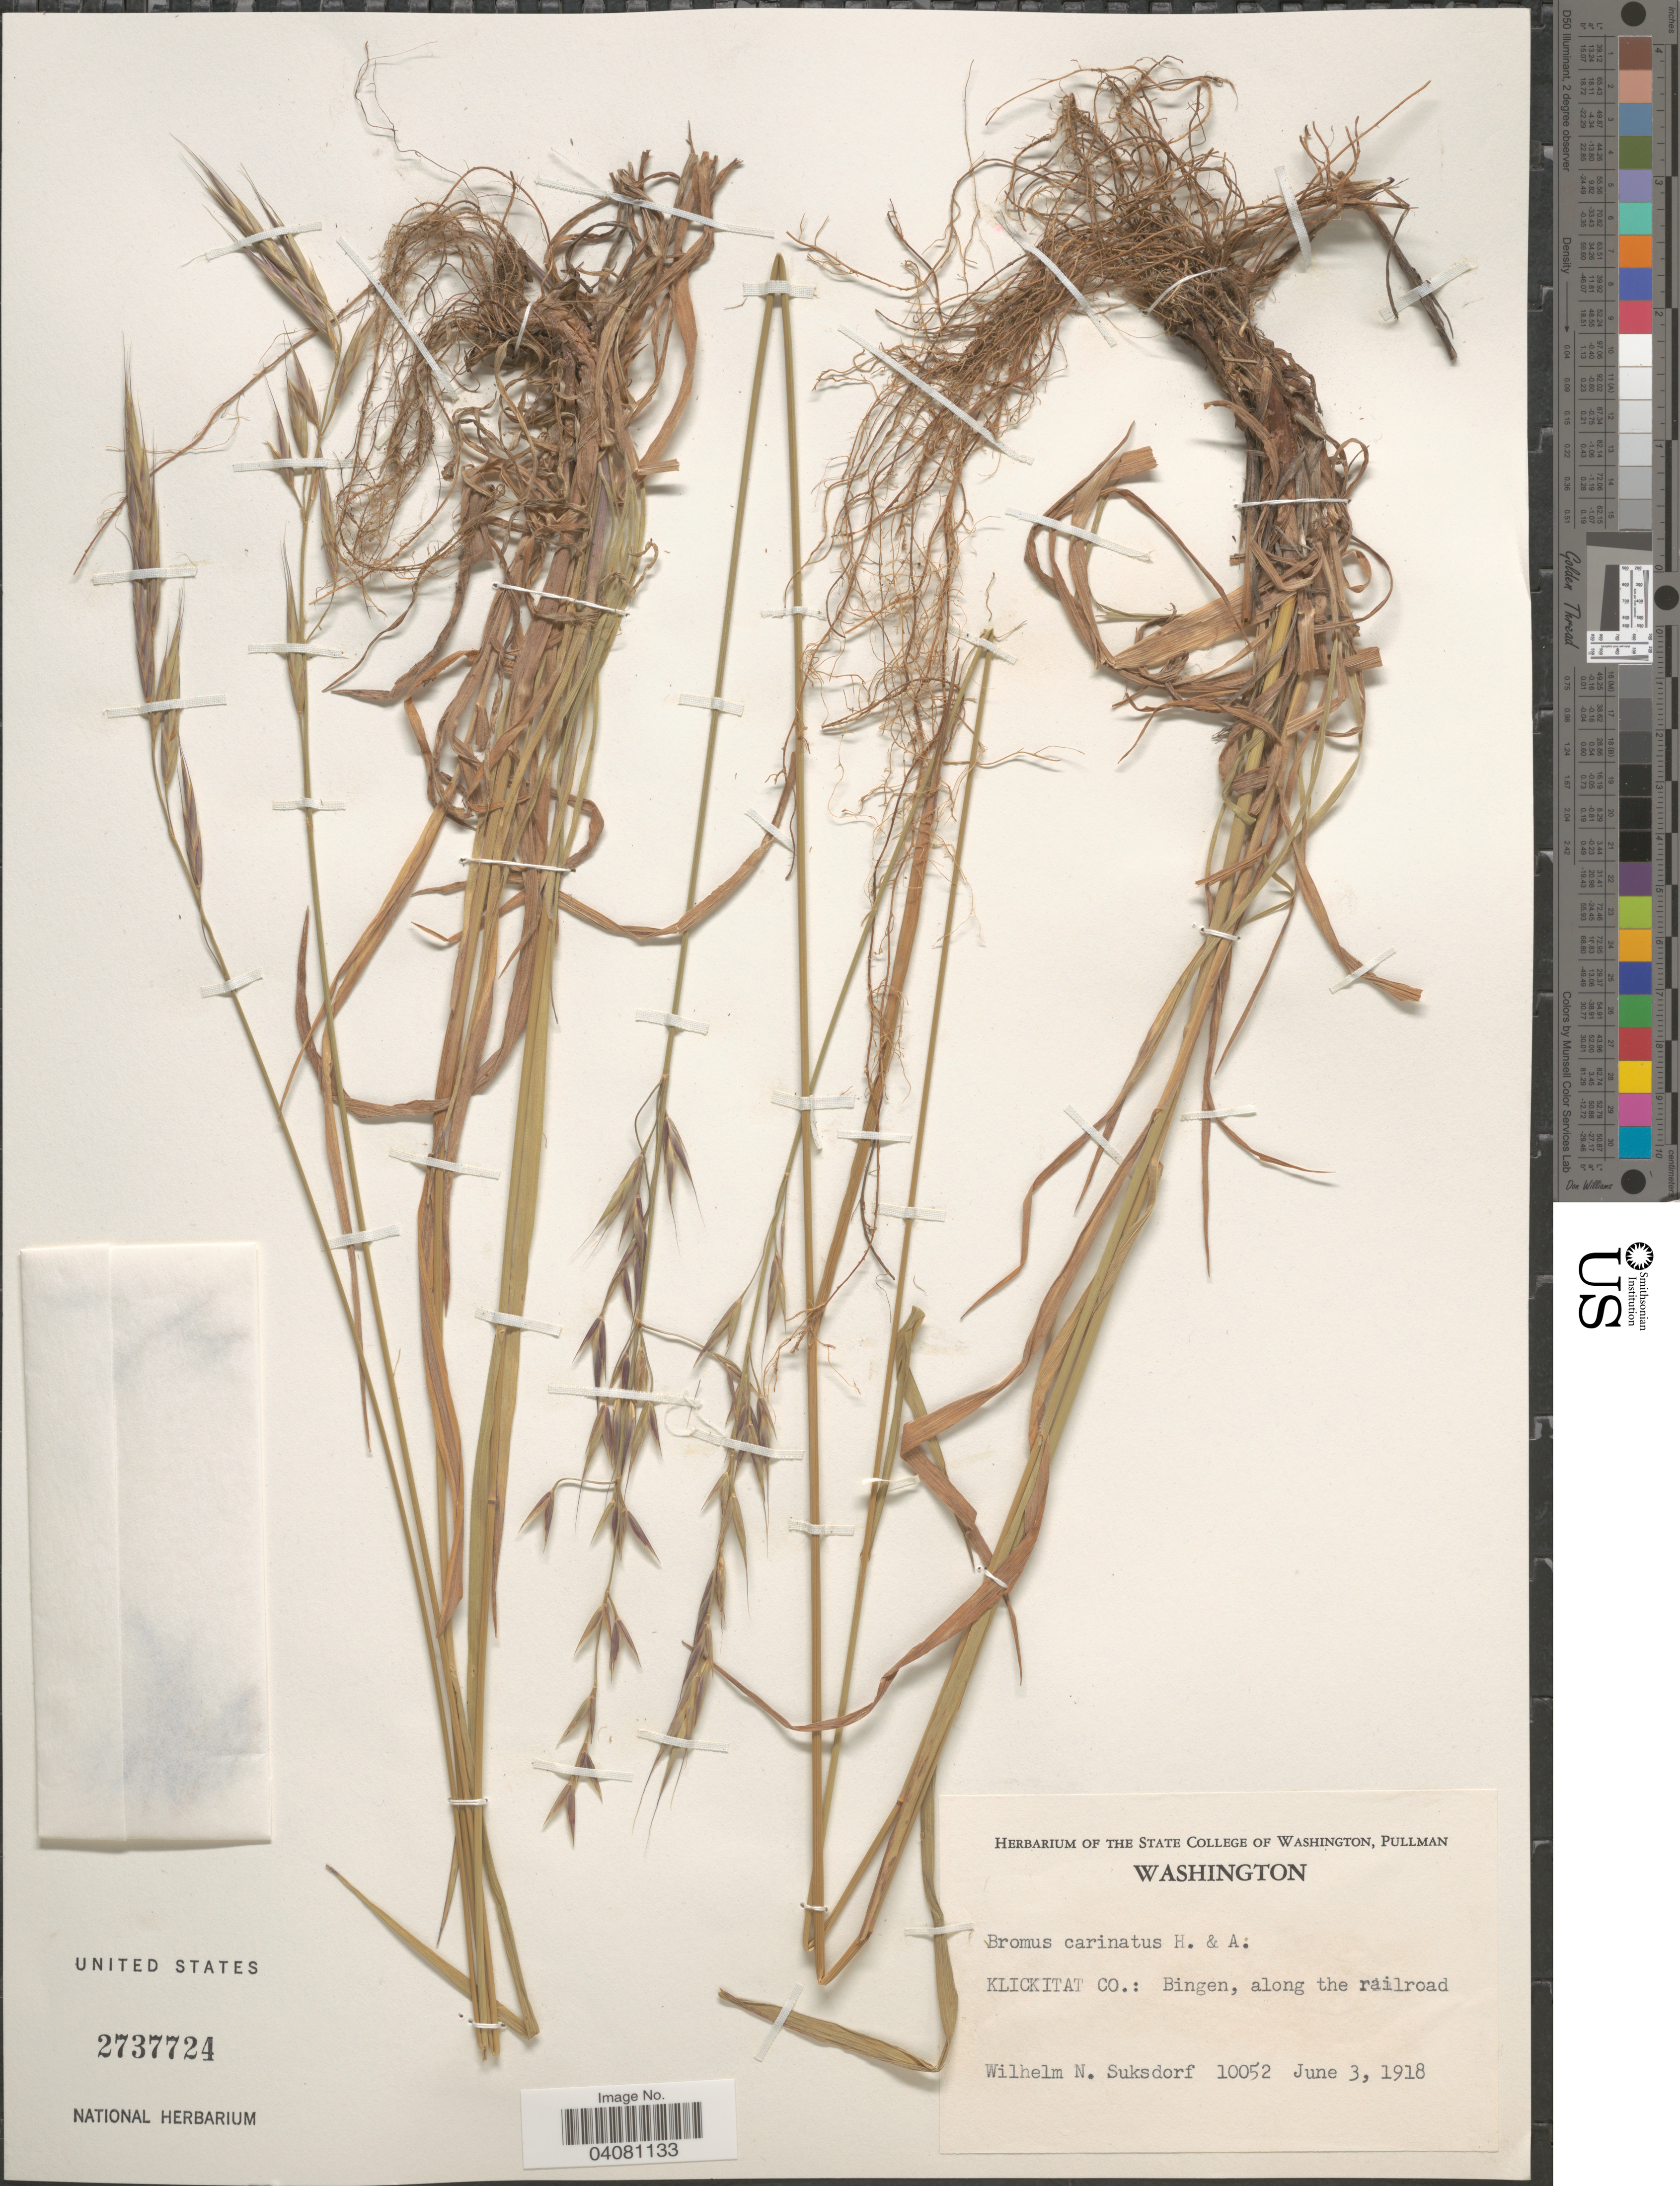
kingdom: Plantae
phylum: Tracheophyta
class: Liliopsida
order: Poales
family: Poaceae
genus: Bromus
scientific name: Bromus carinatus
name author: Hook. & Arn.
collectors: W. N. Suksdorf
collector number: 10052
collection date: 1918-06-03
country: United States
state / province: Washington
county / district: Klickitat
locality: Klickitat Co.: Bingen, along the railroad.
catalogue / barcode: US 2737724